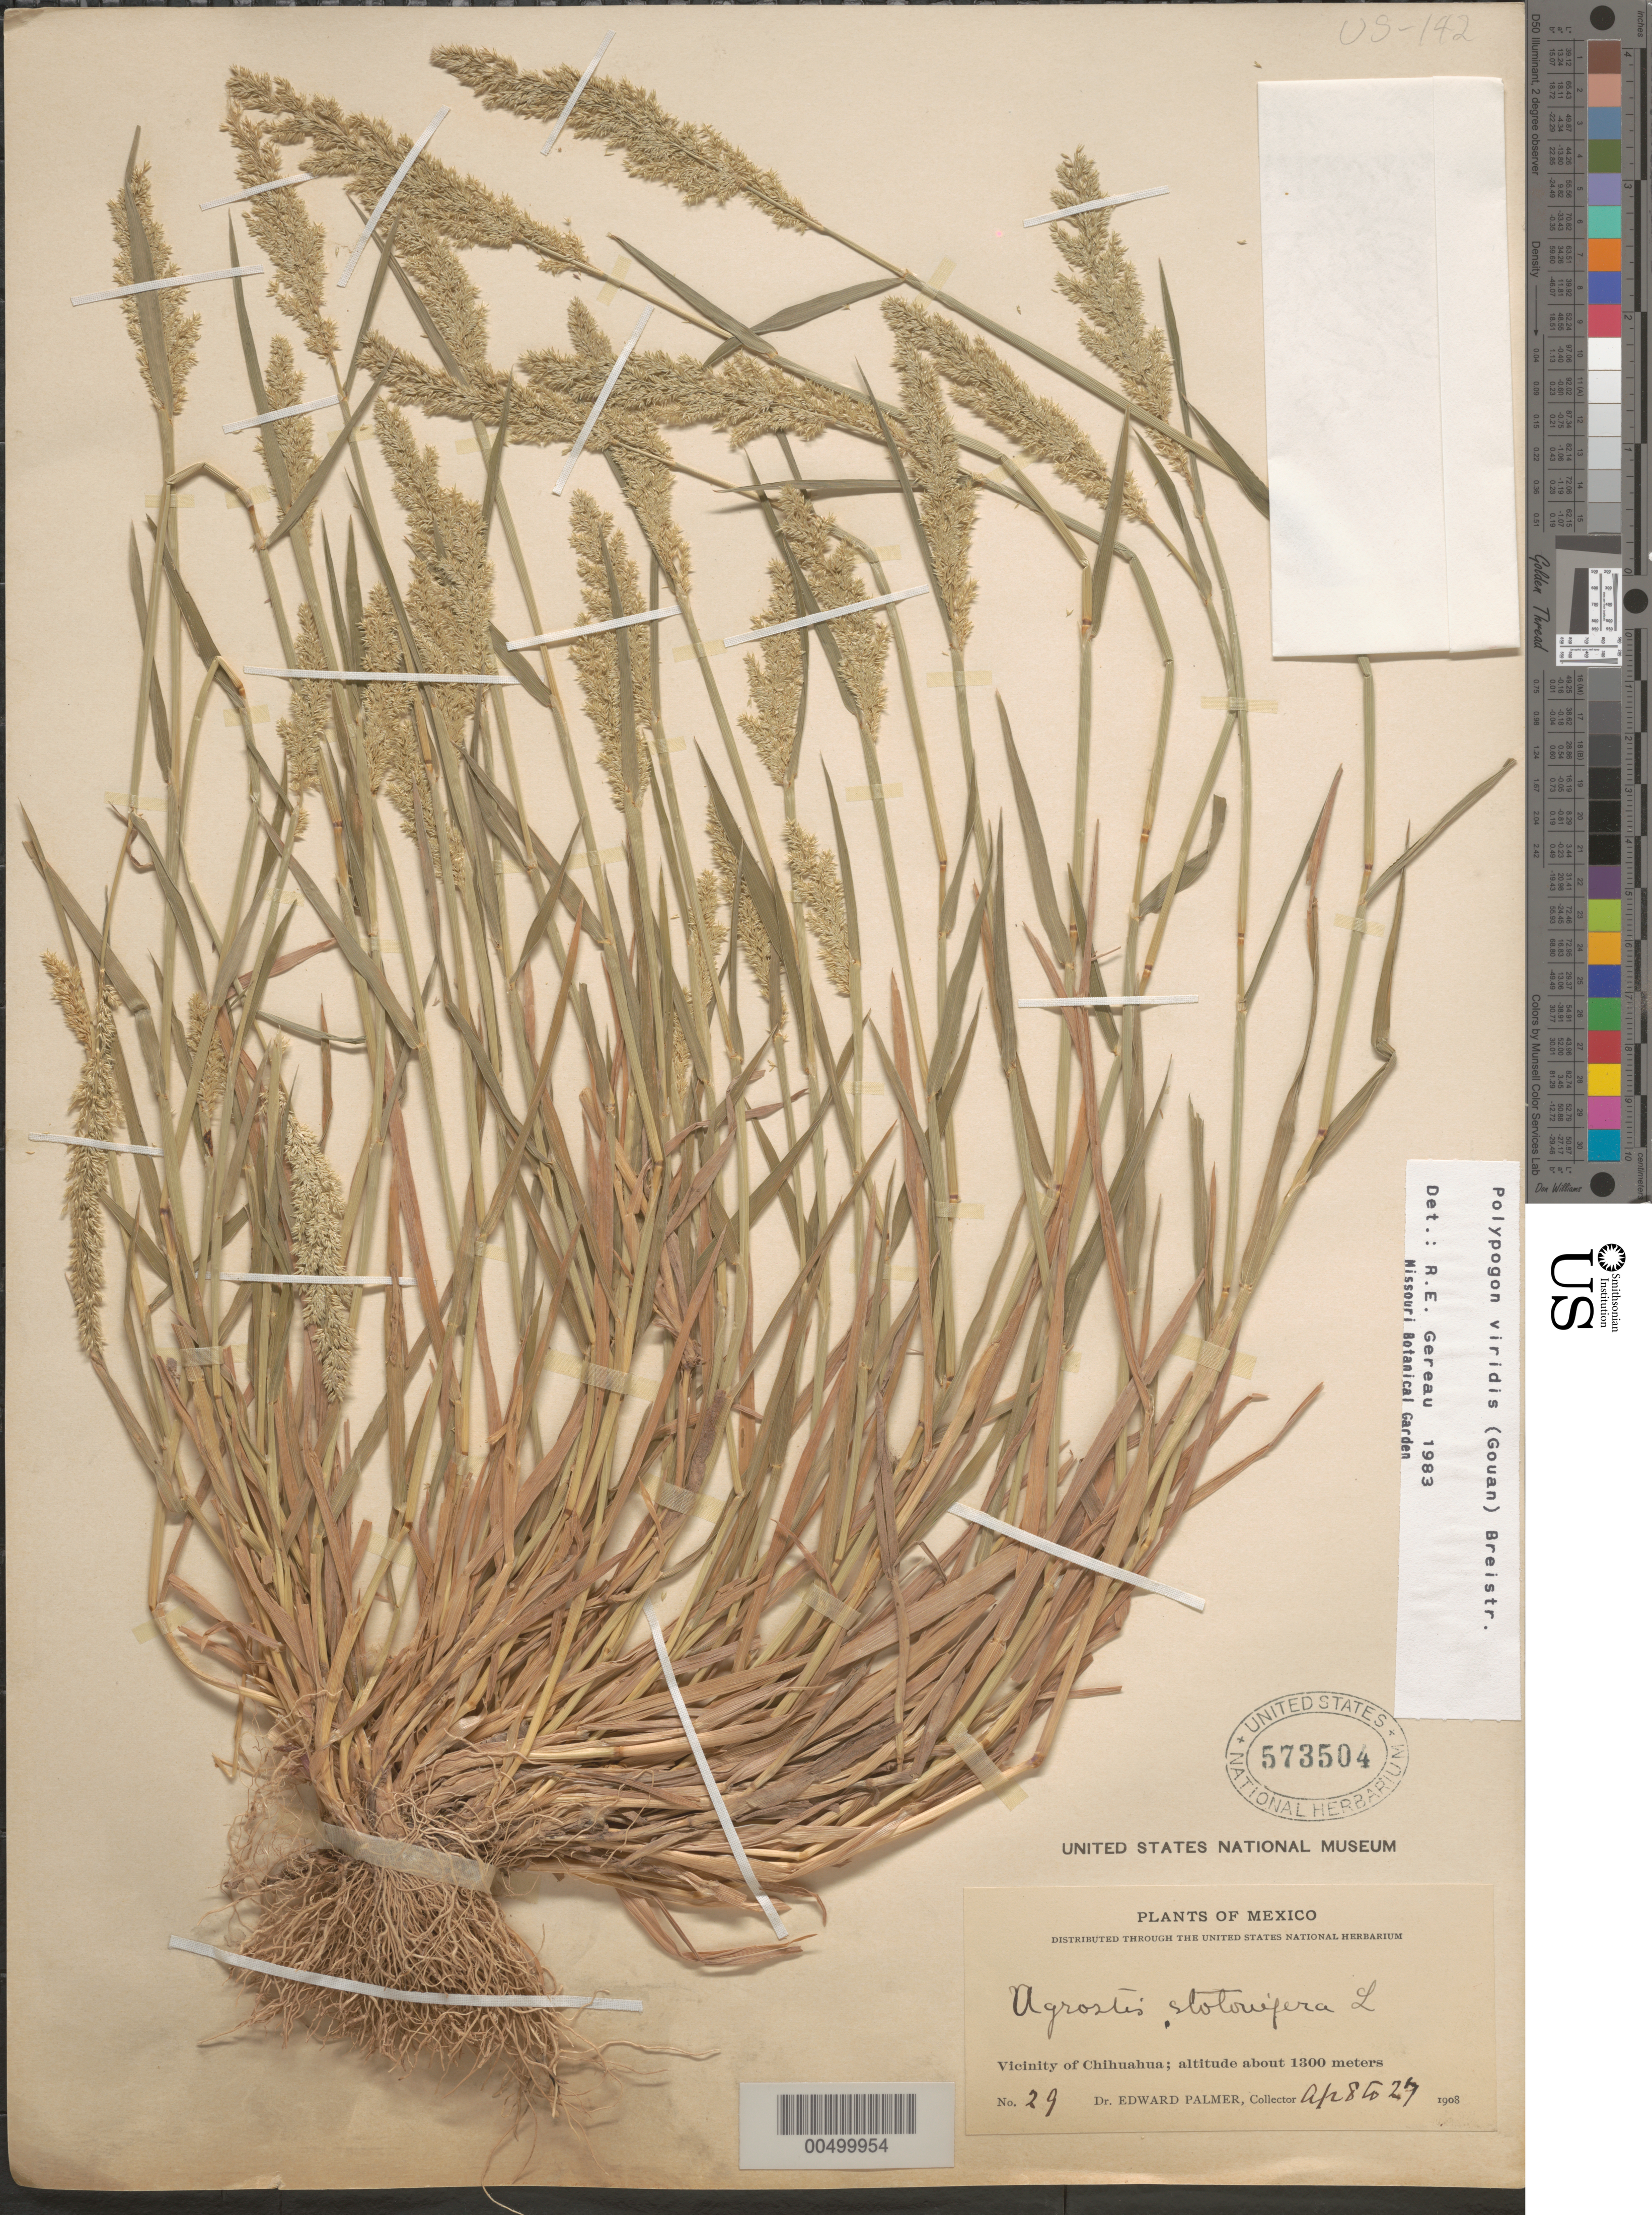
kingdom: Plantae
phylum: Tracheophyta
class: Liliopsida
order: Poales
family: Poaceae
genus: Polypogon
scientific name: Polypogon viridis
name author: (Gouan) Breistroffer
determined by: Gereau, R. E.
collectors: E. Palmer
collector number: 29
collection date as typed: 8 Apr 1908 to 27 Apr 1908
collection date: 1908-04-08/1908-04-27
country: Mexico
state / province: Chihuahua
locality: Vicinity of Chihuahua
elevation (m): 1300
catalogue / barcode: US 573504